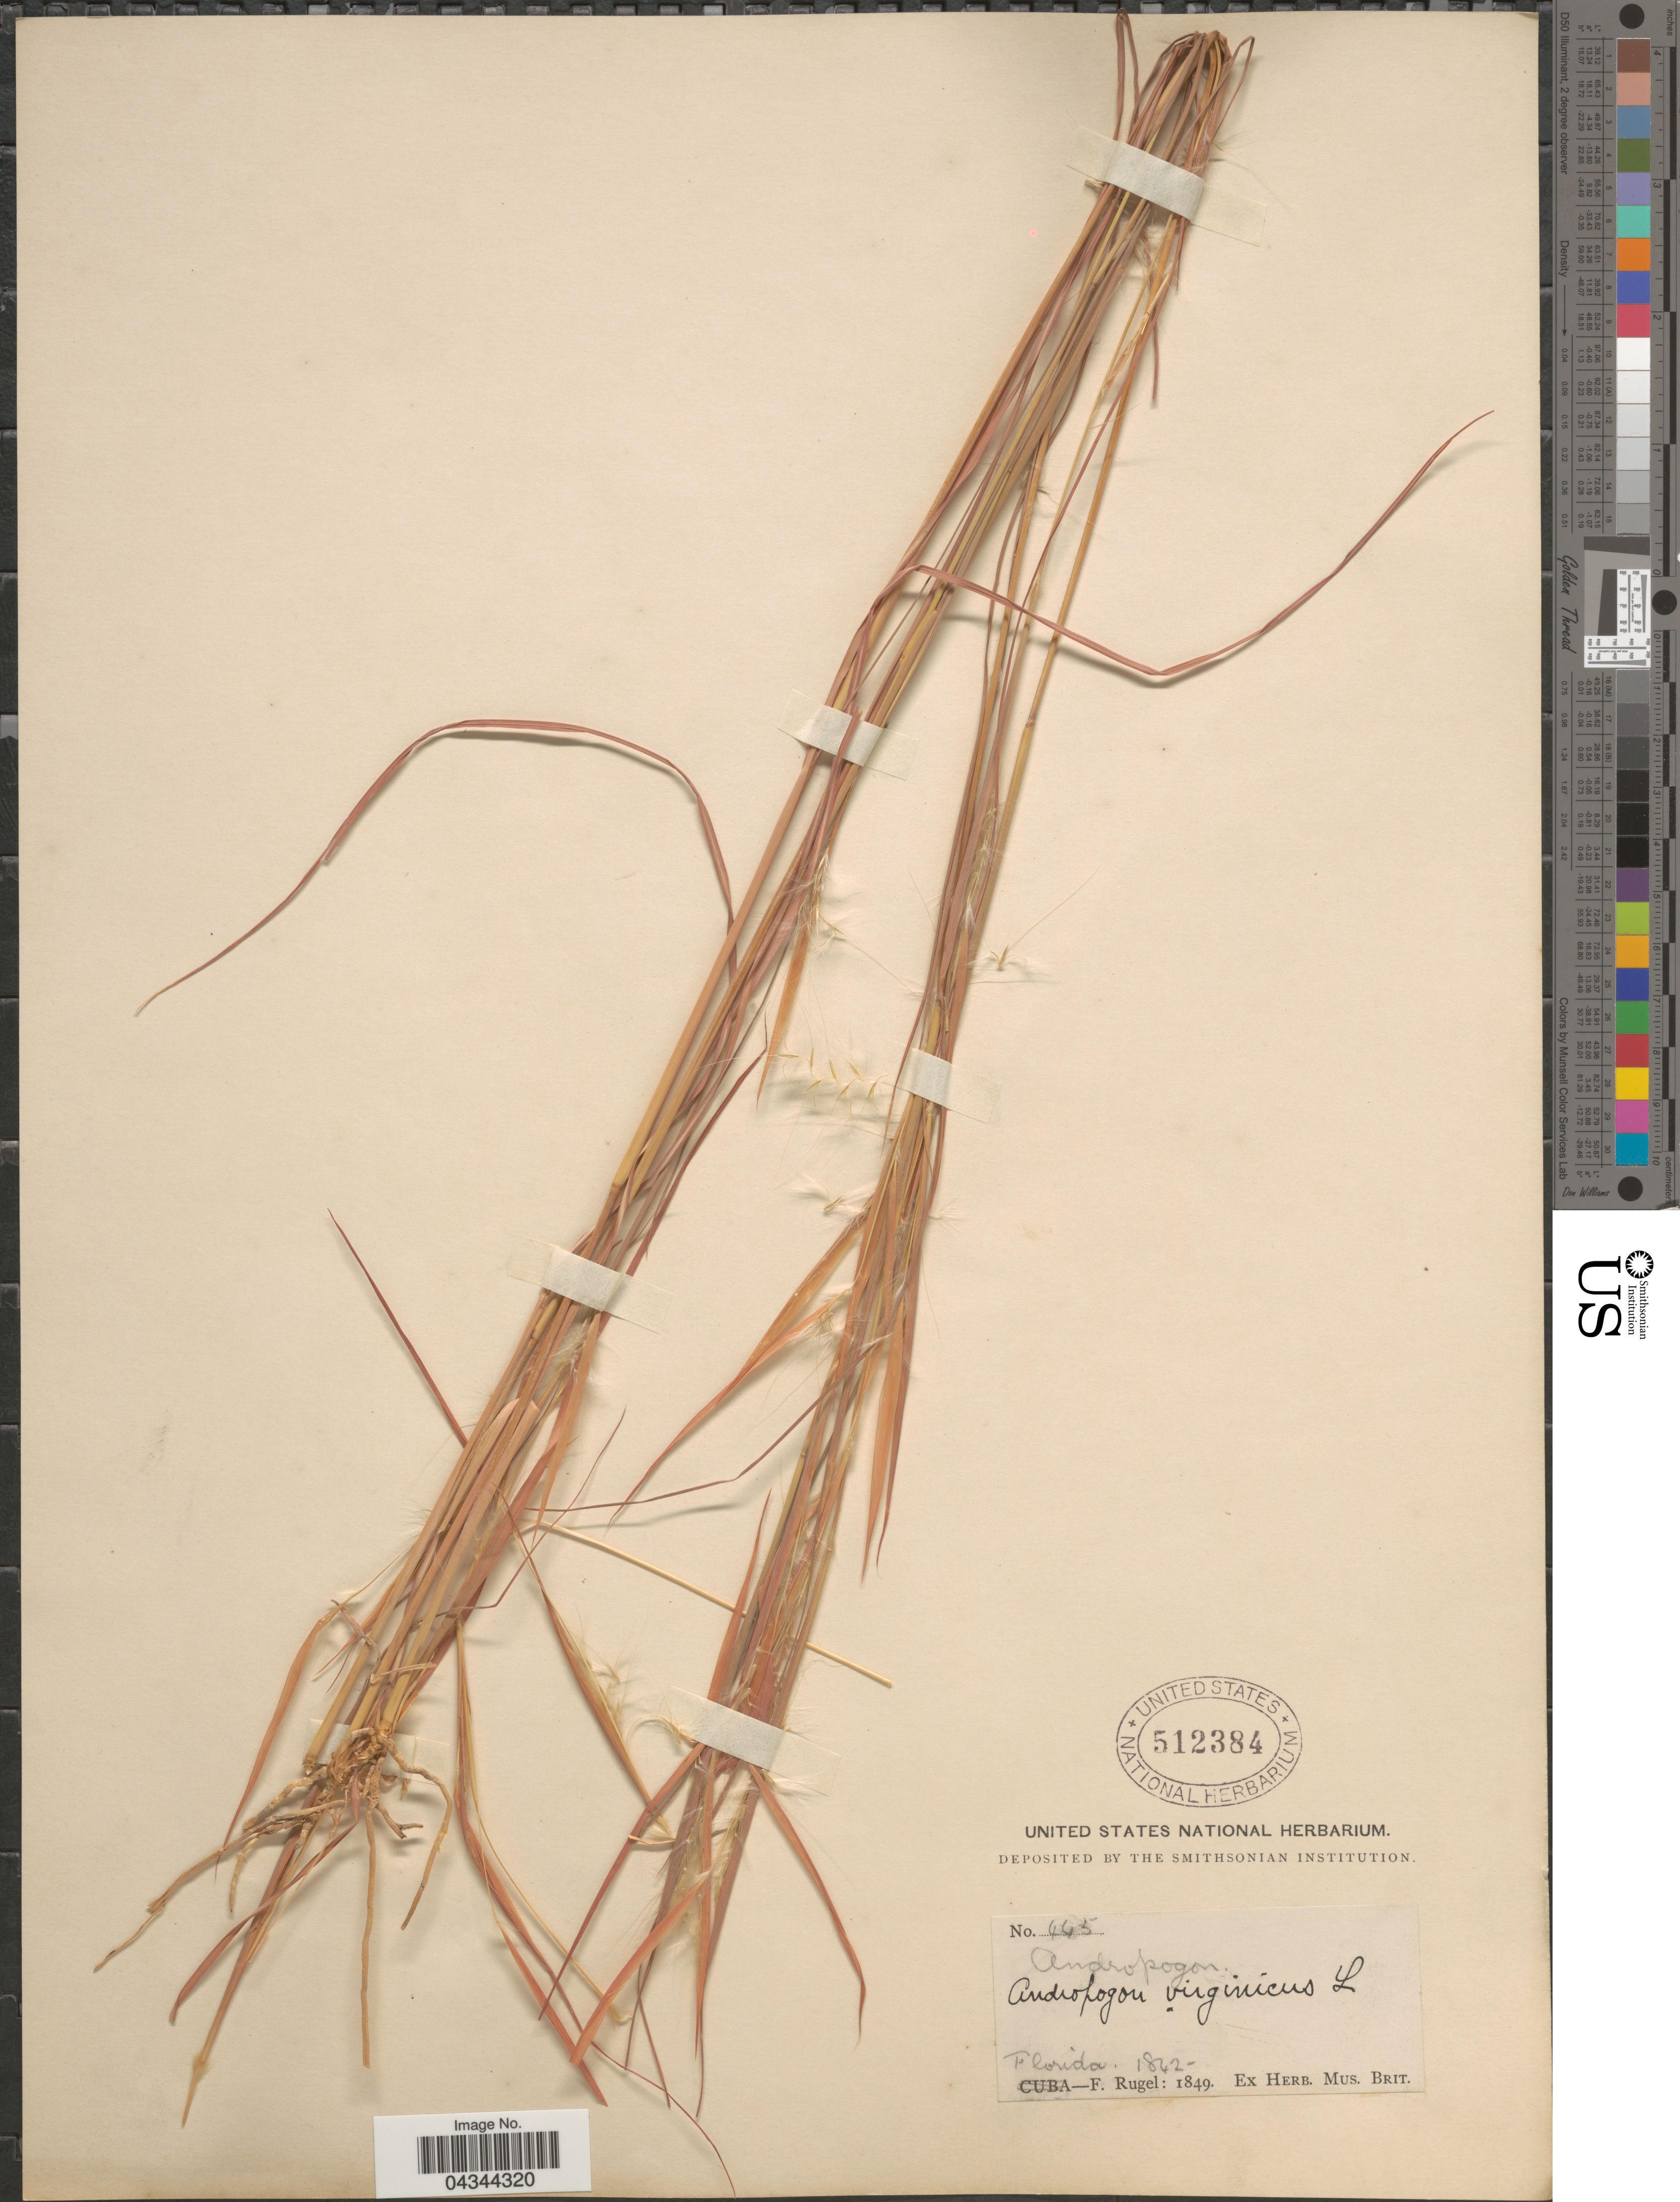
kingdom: Plantae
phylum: Tracheophyta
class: Liliopsida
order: Poales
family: Poaceae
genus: Andropogon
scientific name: Andropogon virginicus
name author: L.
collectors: F. Rugel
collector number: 445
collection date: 1842/1849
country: United States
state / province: Florida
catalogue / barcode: US 512384